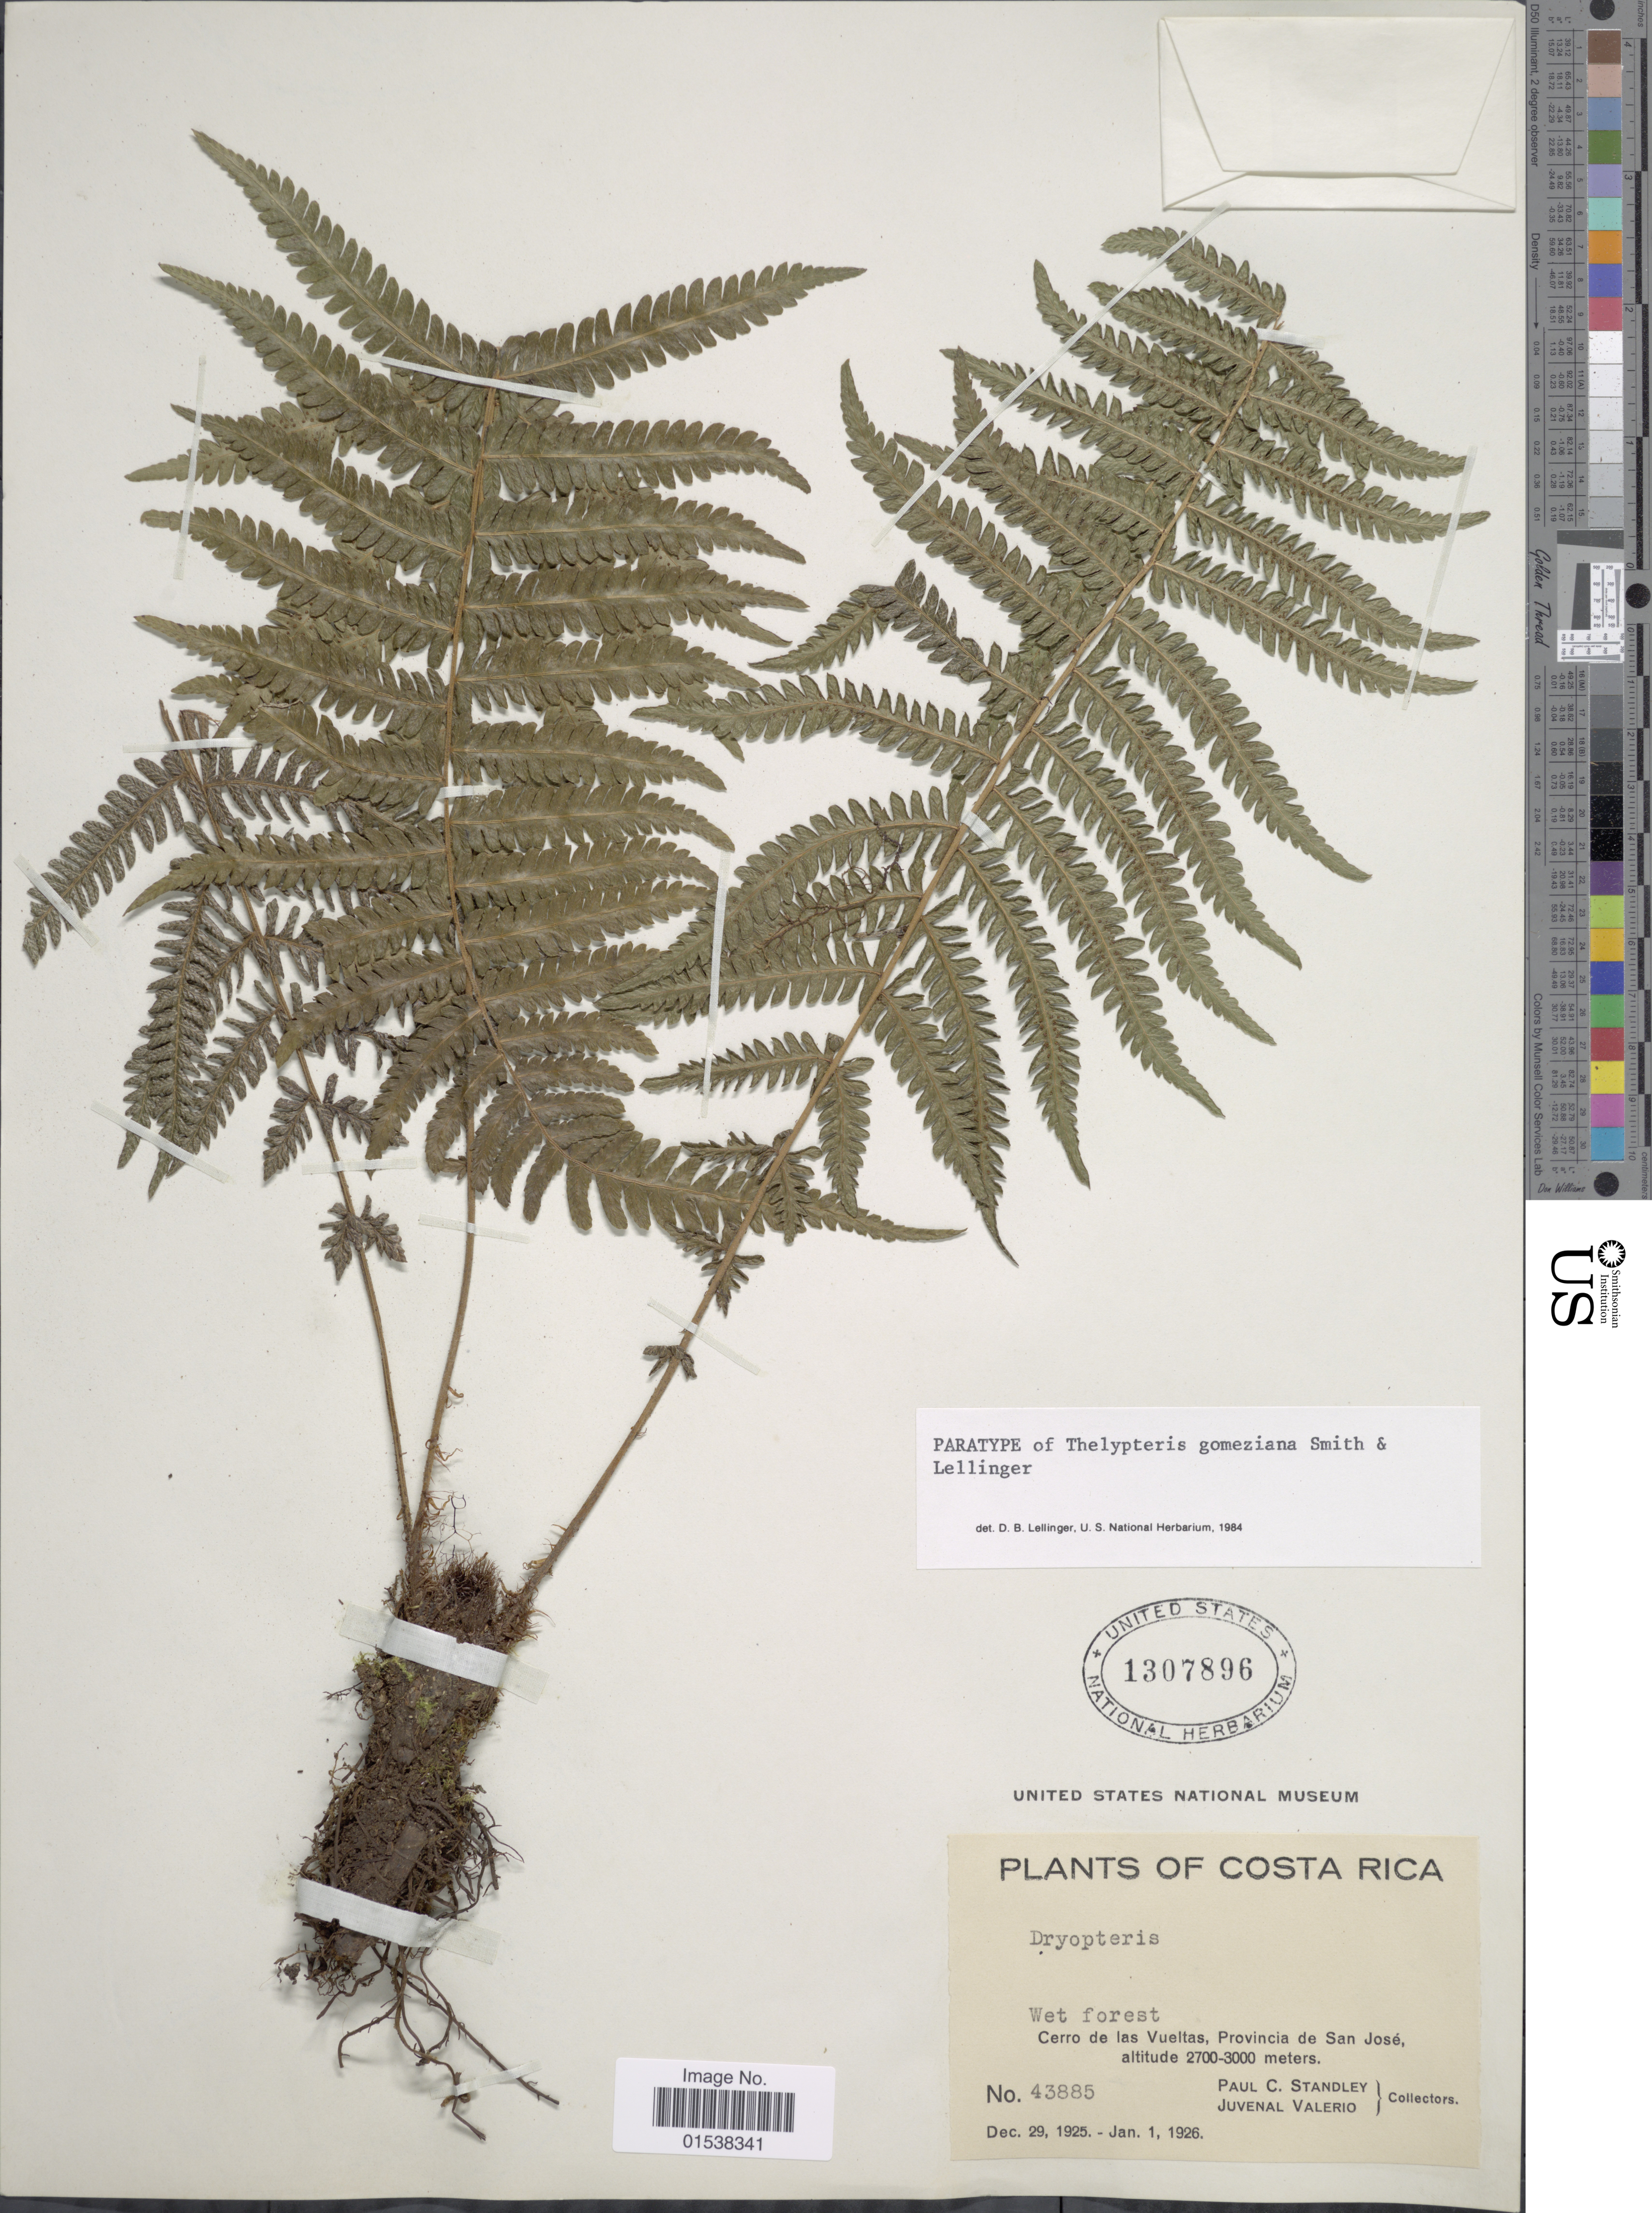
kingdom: Plantae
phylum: Tracheophyta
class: Polypodiopsida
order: Polypodiales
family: Thelypteridaceae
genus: Amauropelta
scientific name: Amauropelta gomeziana (A.R. Sm. & Lellinger) comb. nov., ined. 2015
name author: (A.R. Sm. & Lellinger)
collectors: P. C. Standley & J. Valerio R.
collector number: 43885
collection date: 1925-12-29/1926-01-01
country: Costa Rica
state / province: San José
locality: Cerro de las Vueltas, Provincia de San Jose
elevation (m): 2700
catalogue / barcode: US 1307896